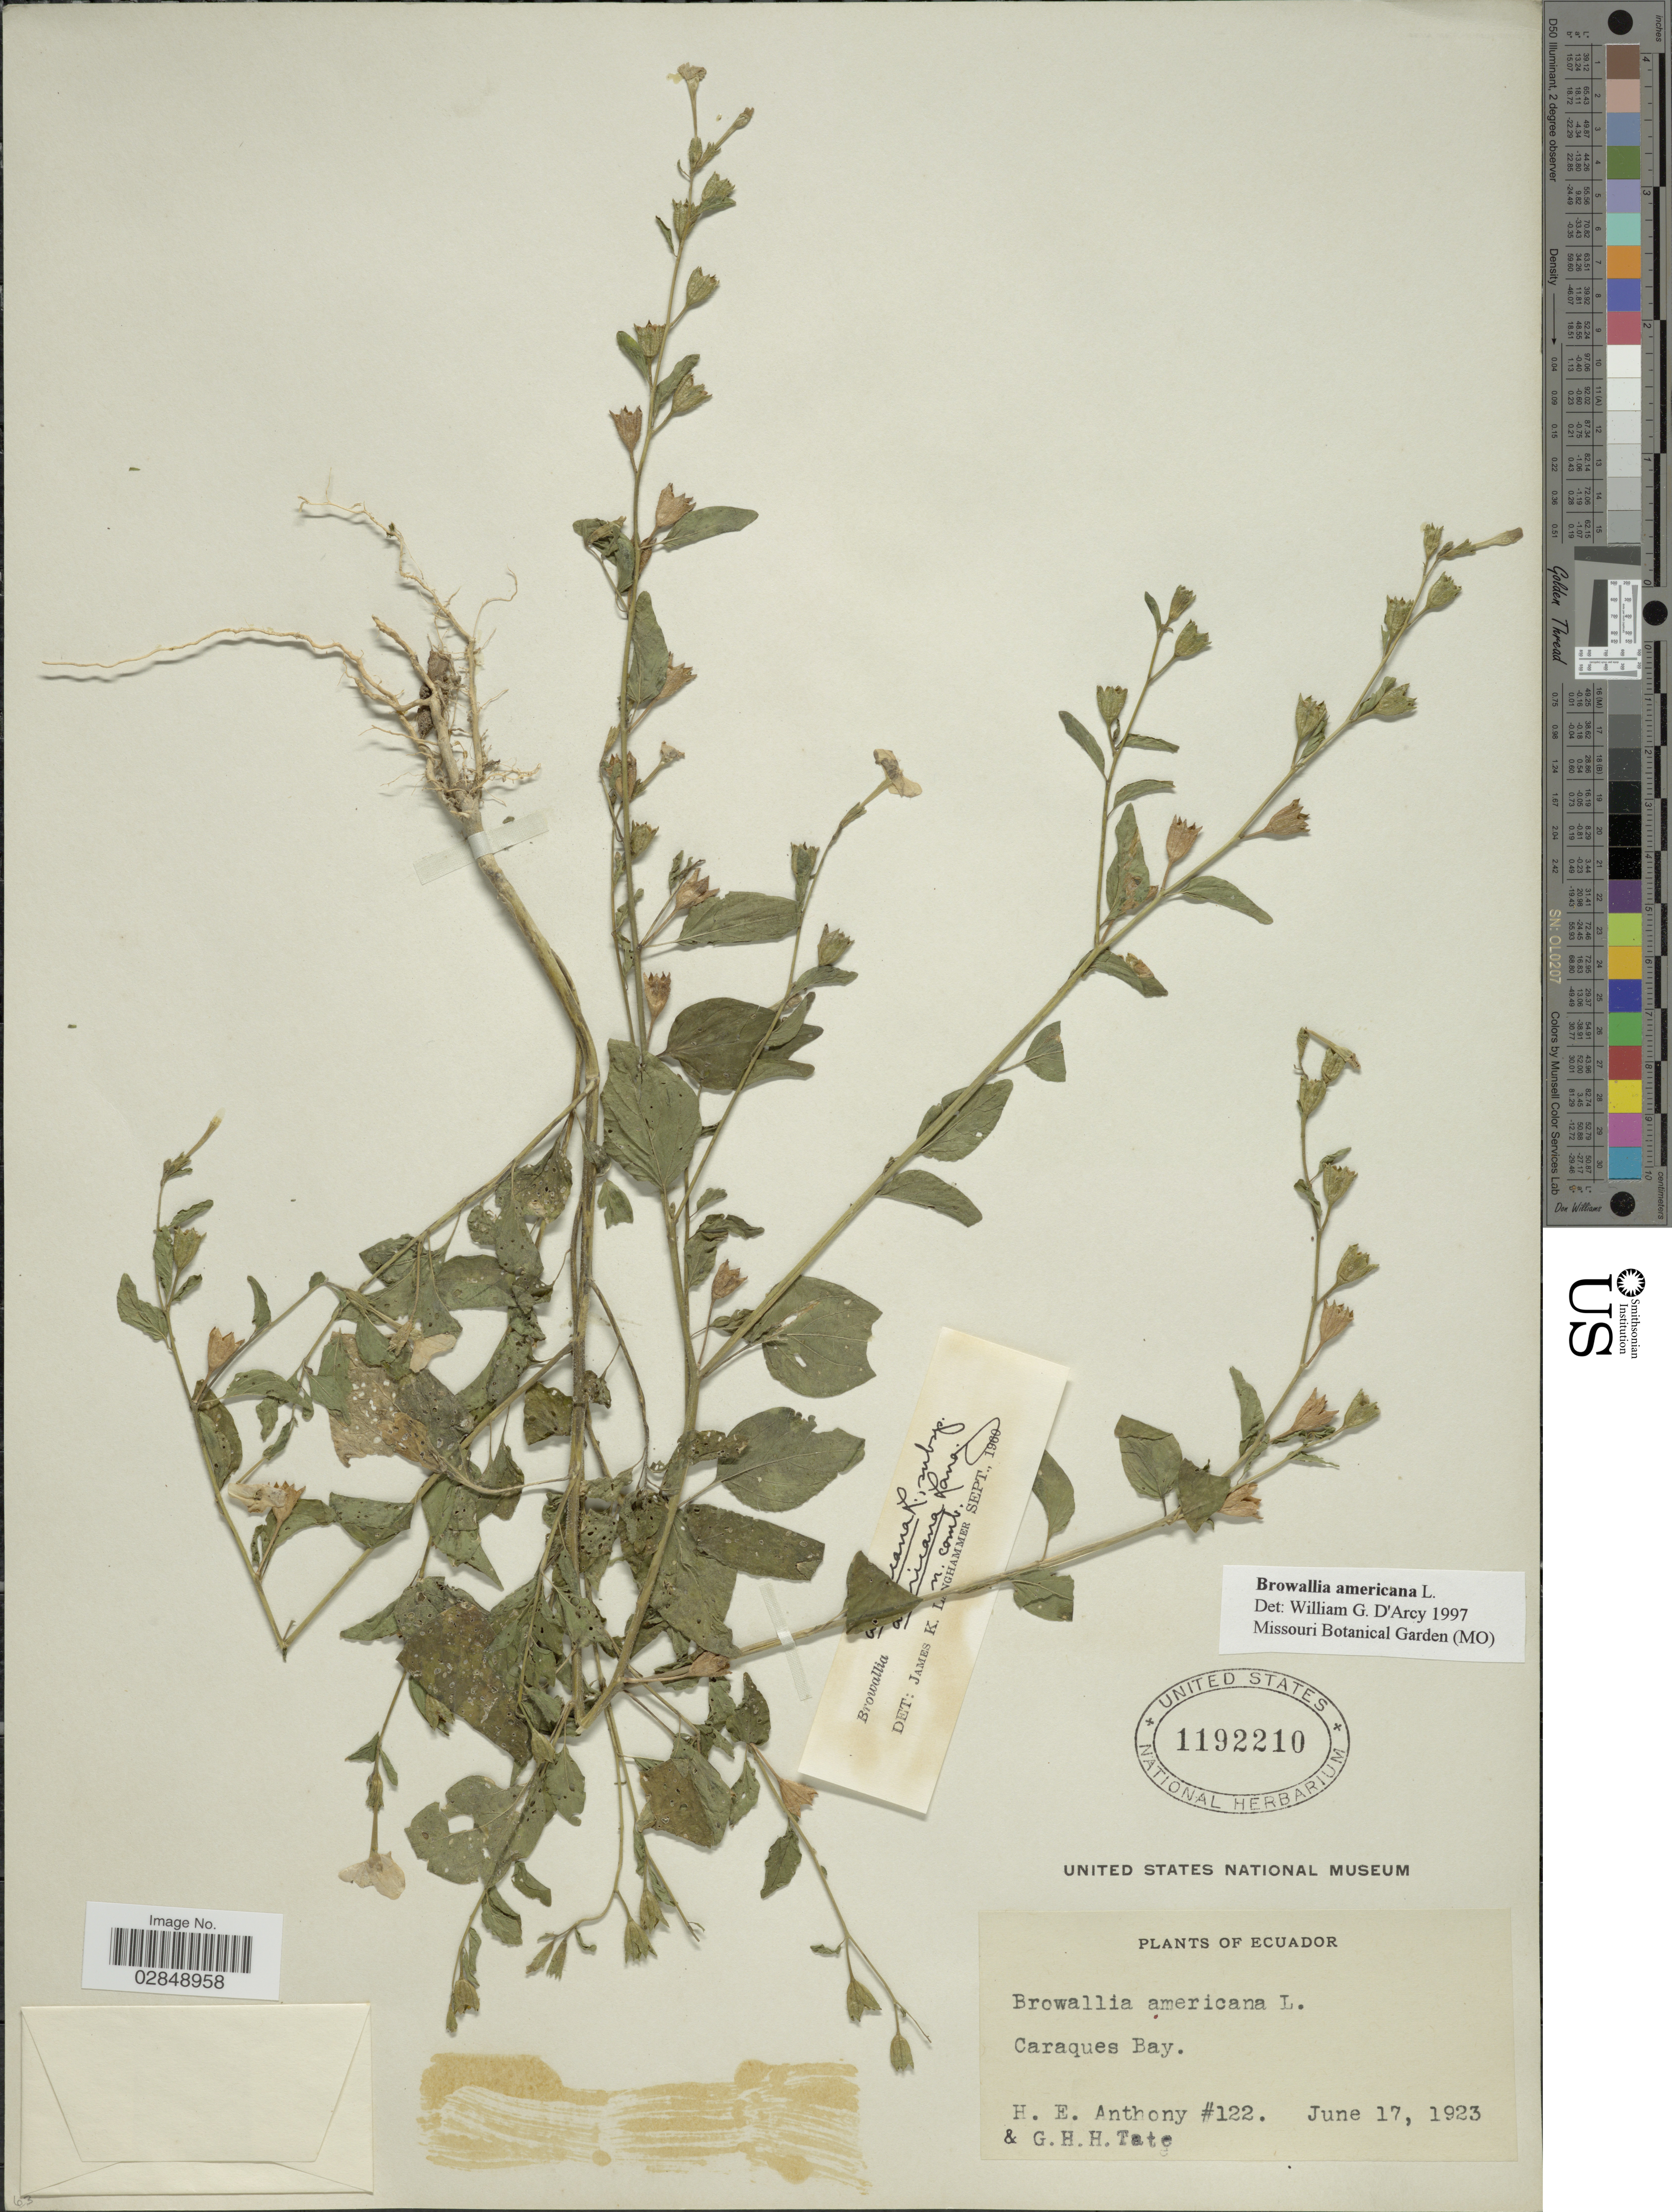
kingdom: Plantae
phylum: Tracheophyta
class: Magnoliopsida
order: Solanales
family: Solanaceae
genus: Browallia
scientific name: Browallia americana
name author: L.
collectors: H. E. Anthony & G. Tate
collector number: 122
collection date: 1923-06-17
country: Ecuador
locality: Caraques Bay.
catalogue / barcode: US 1192210